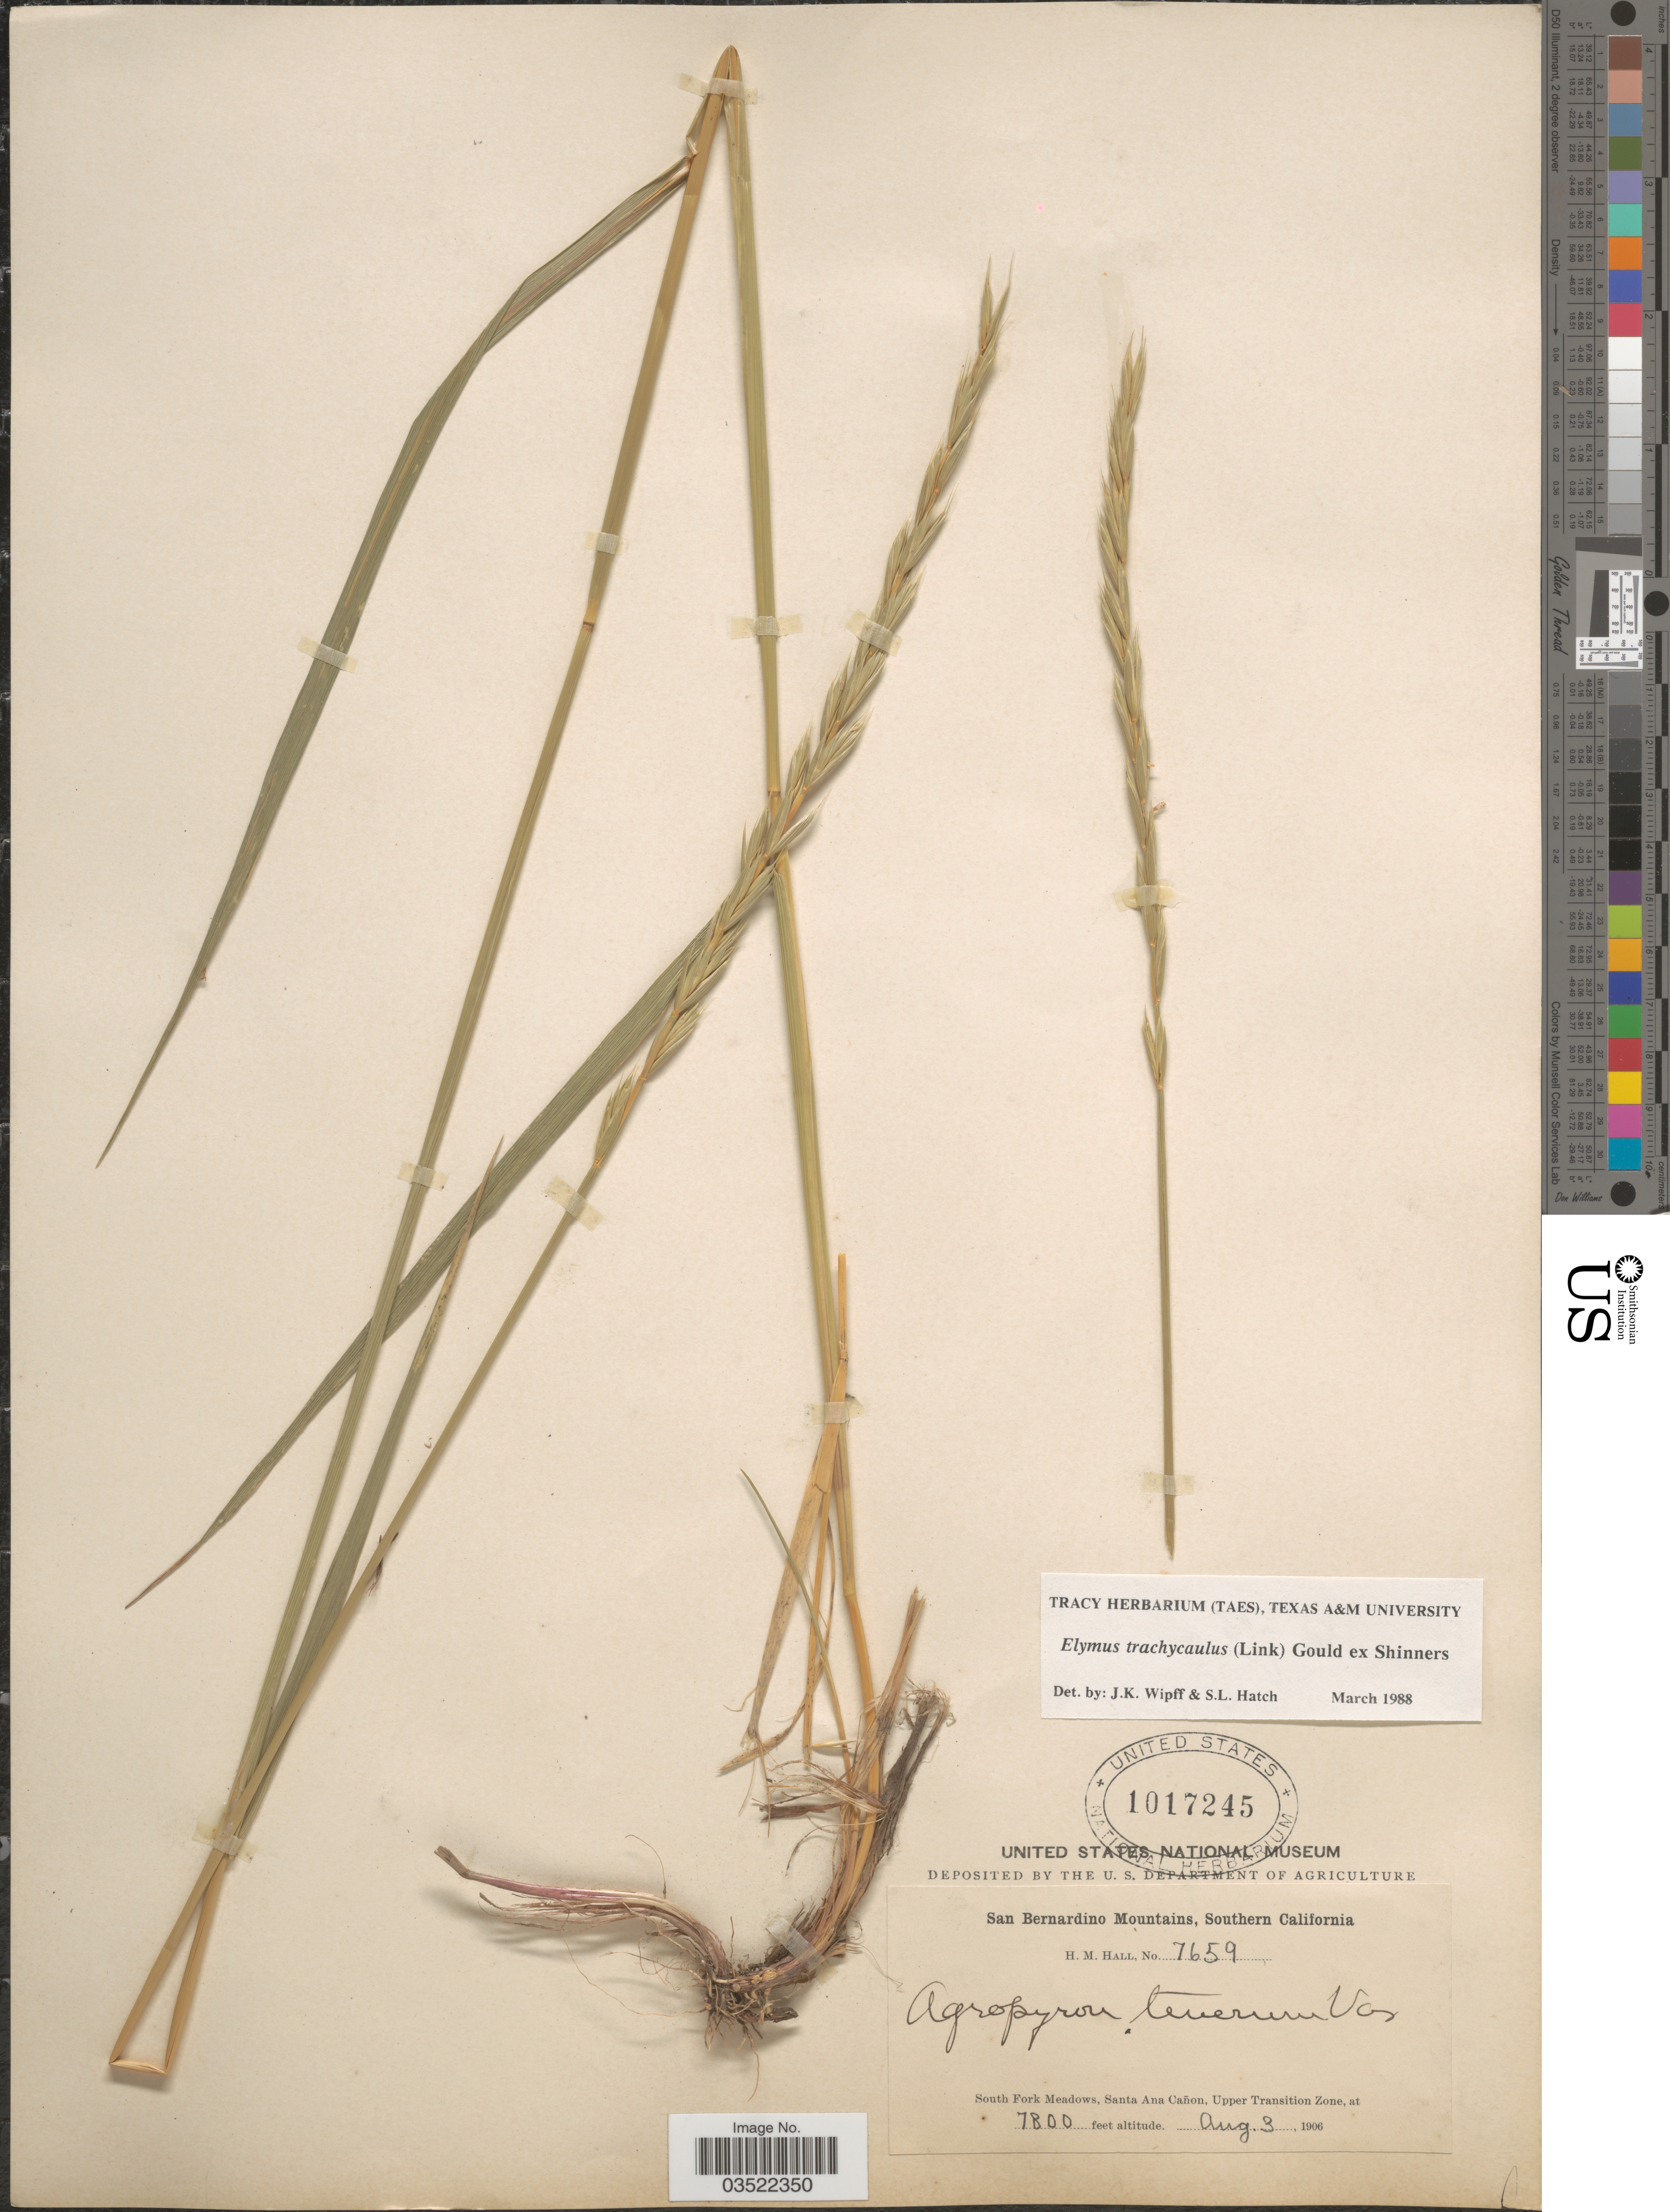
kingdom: Plantae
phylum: Tracheophyta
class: Liliopsida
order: Poales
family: Poaceae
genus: Elymus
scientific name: Elymus trachycaulus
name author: (Link) Gould ex Shinners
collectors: H. M. Hall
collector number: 7659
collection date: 1906-08-03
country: United States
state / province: California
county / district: San Bernardino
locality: San Bernardino Mountains, Southern California. South Fork Meadows, Santa Ana Cañon, Upper Transition Zone.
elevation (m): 2377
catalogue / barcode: US 1017245